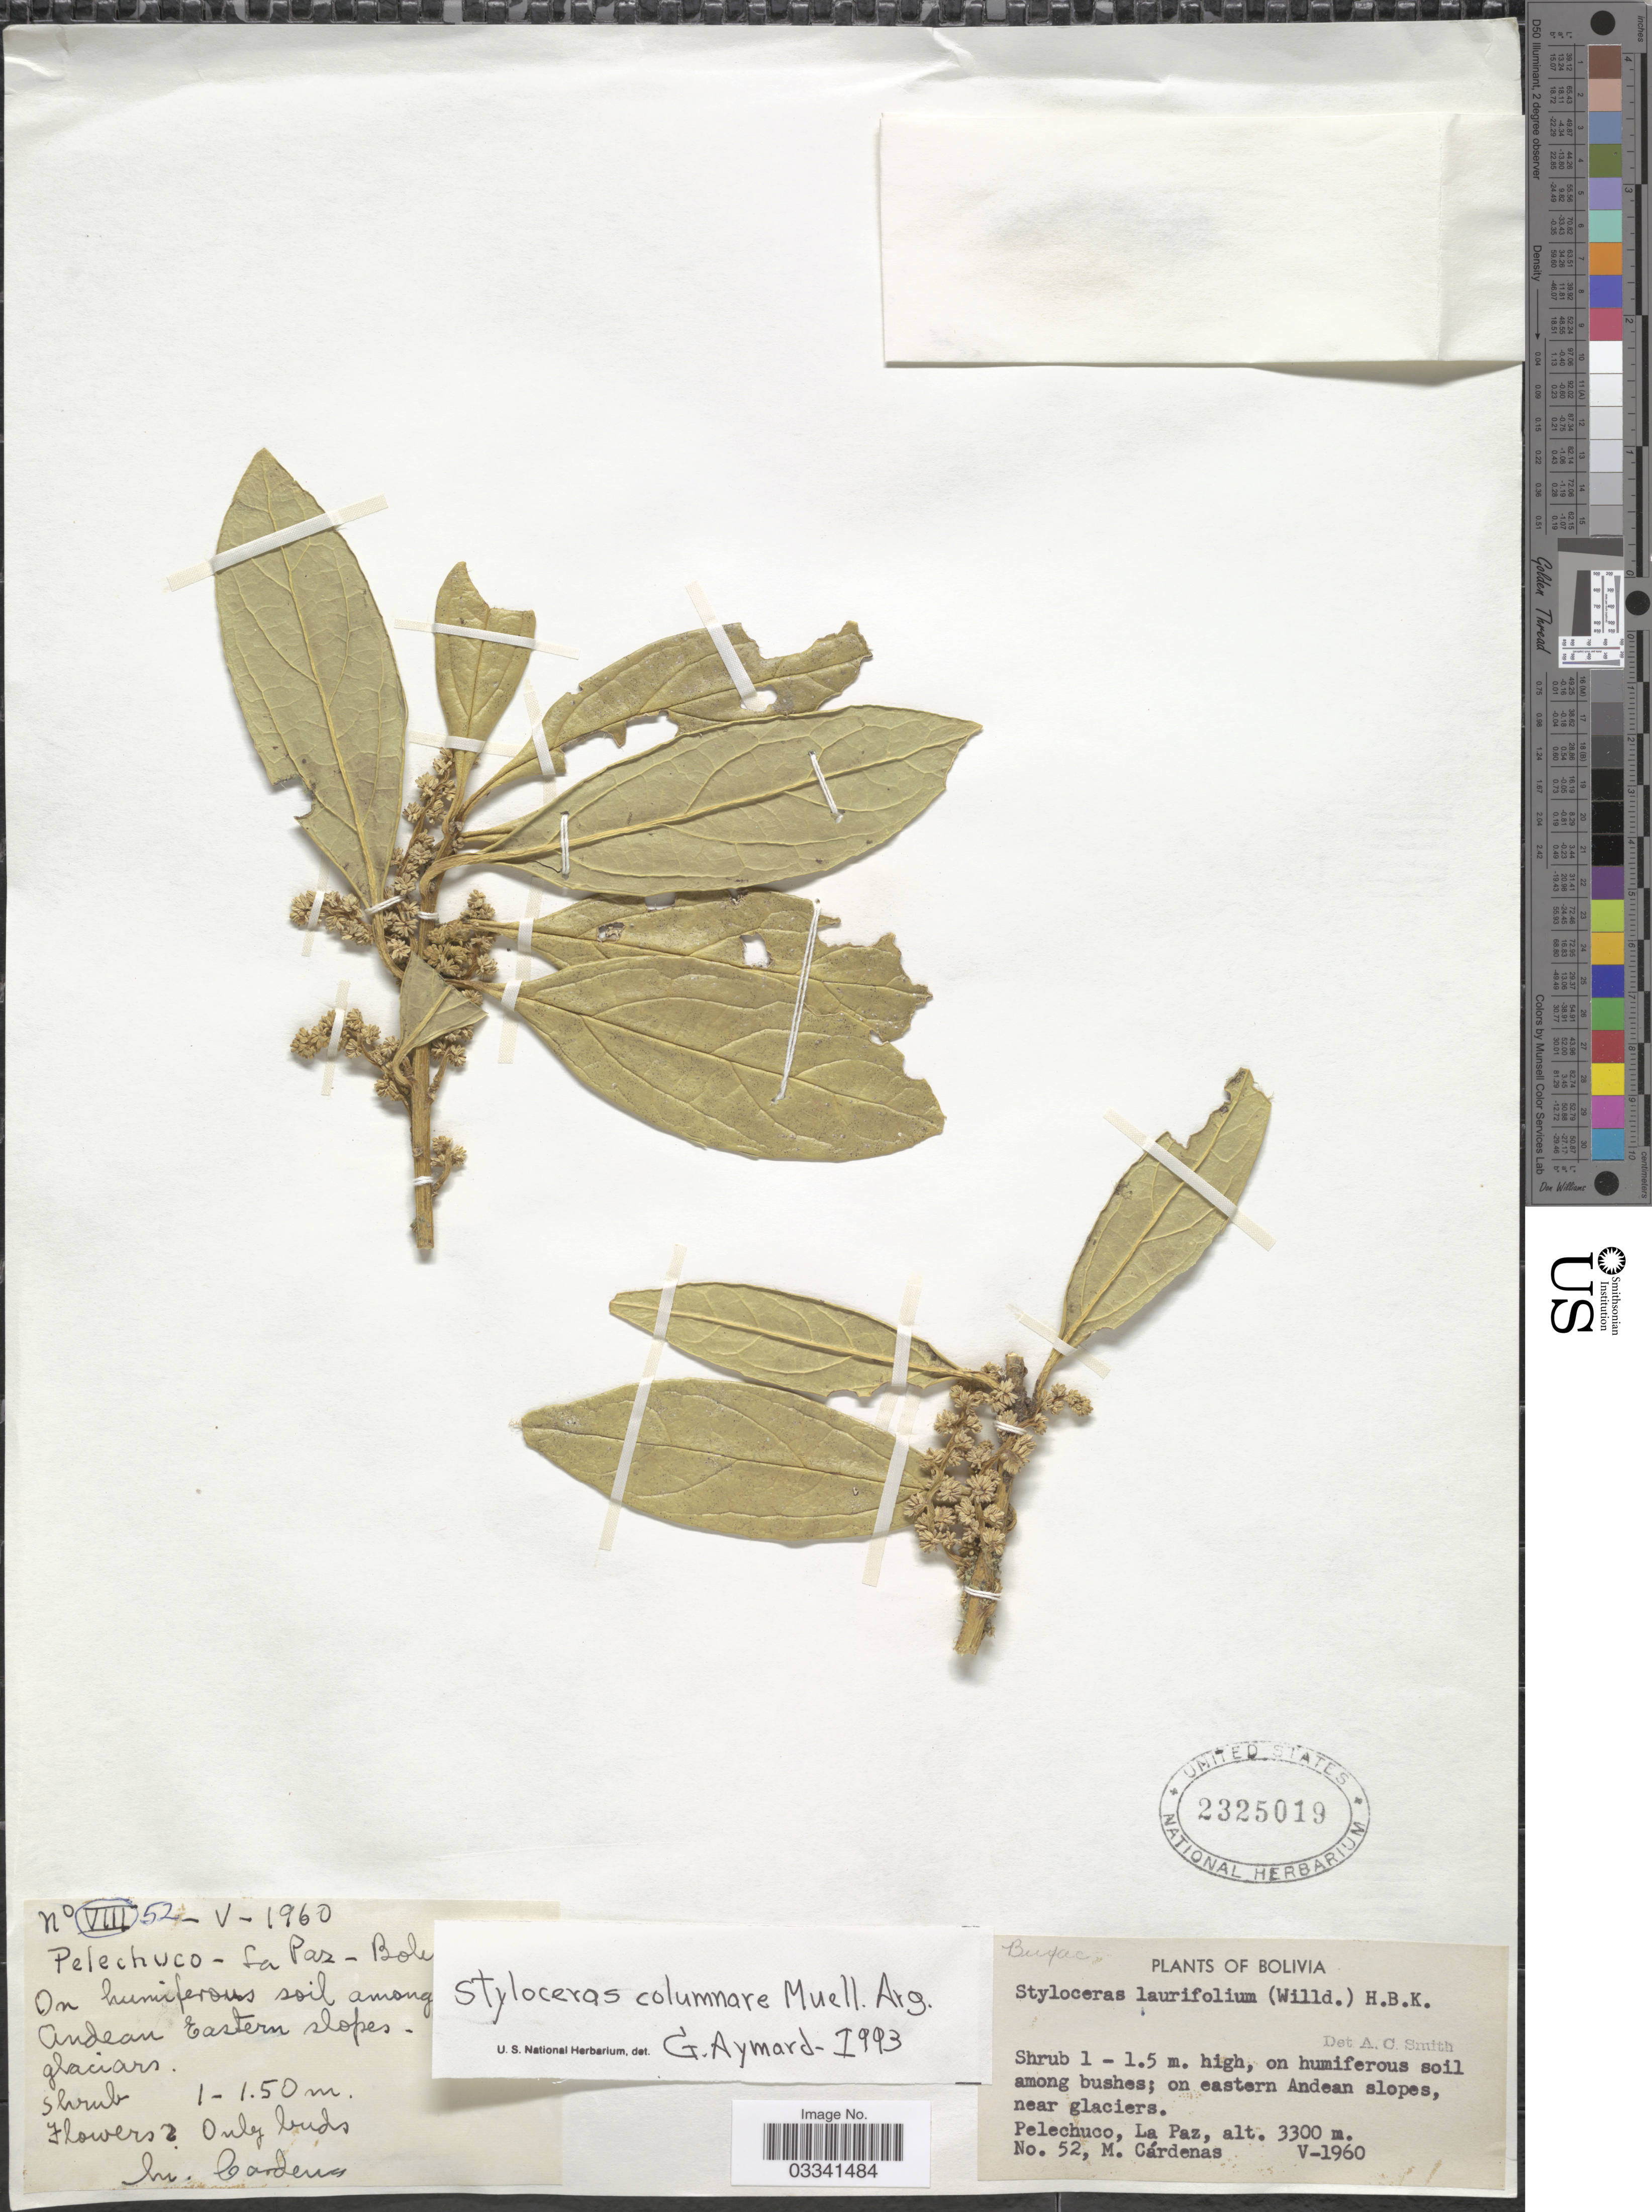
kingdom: Plantae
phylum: Tracheophyta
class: Magnoliopsida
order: Buxales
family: Buxaceae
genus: Styloceras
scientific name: Styloceras columnare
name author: Müll. Arg.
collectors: M. Cárdenas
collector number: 52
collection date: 1960-05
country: Bolivia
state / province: La Paz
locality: Eastern Andean slopes, near glaciers. Pelechuco.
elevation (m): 3300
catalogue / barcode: US 2325019